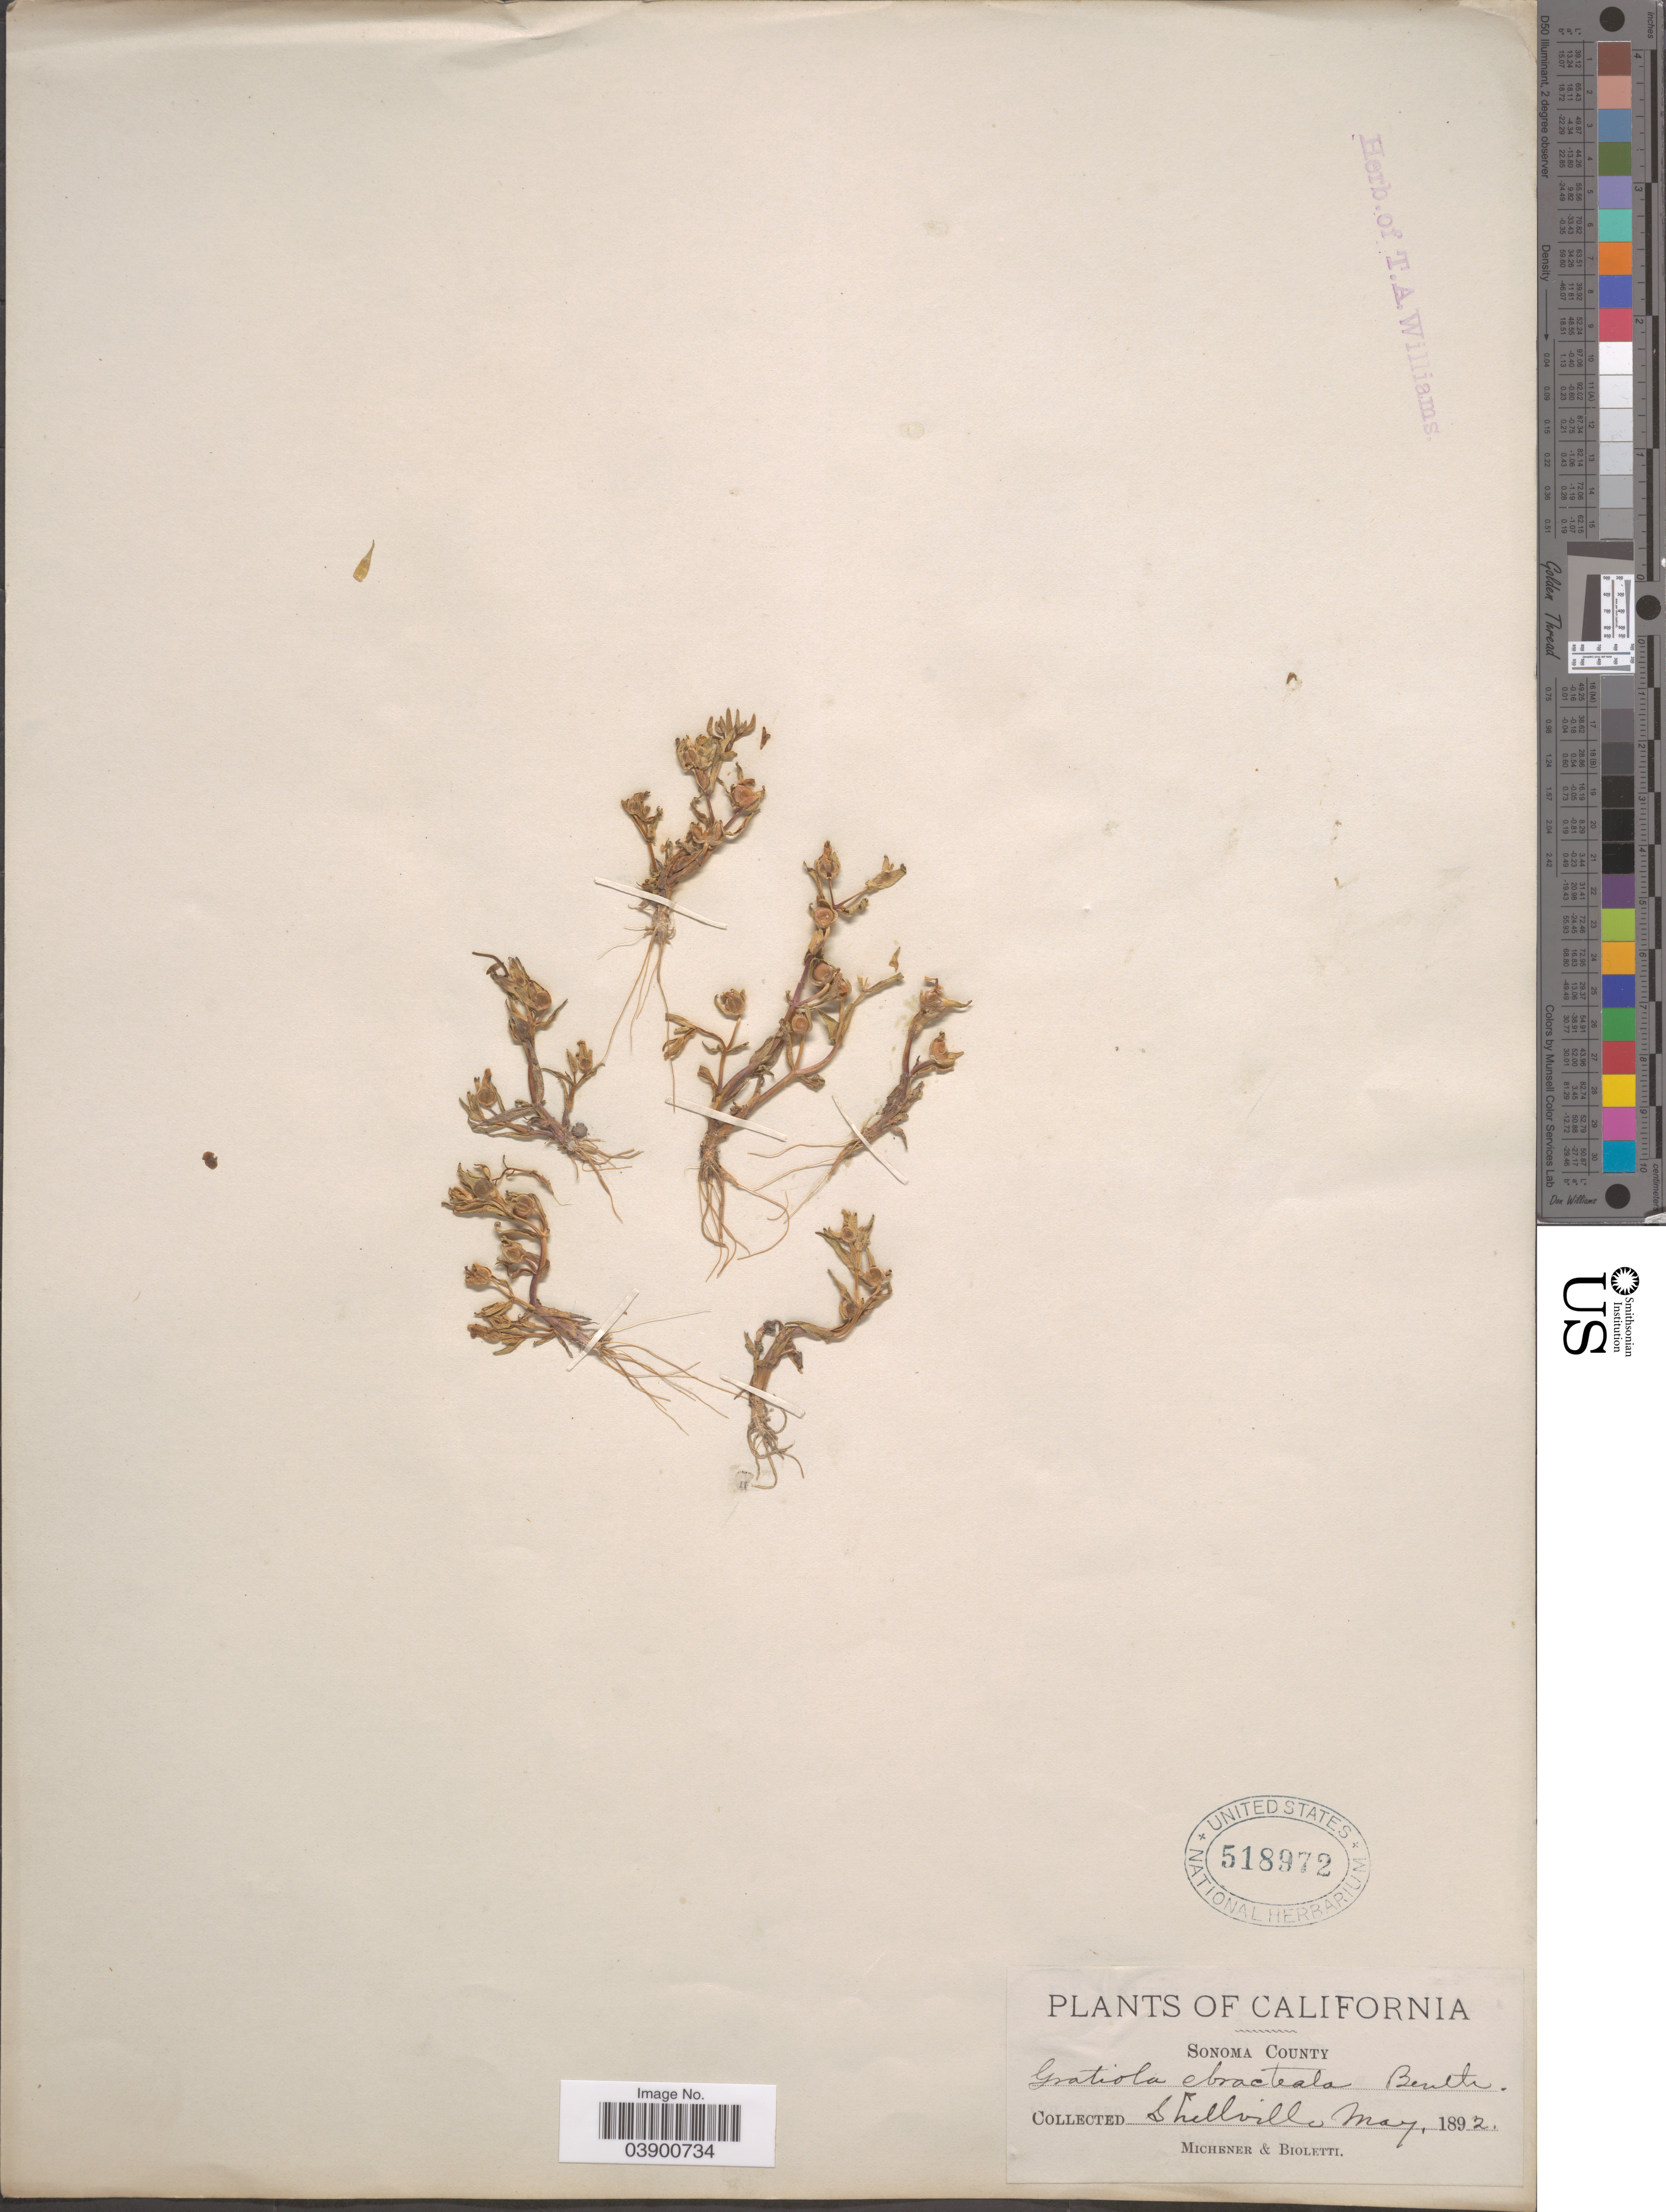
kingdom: Plantae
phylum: Tracheophyta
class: Magnoliopsida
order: Lamiales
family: Plantaginaceae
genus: Gratiola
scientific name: Gratiola ebracteata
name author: Benth.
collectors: -. Michener & -- Bioletti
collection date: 1892-05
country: United States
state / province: California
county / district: Sonoma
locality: Sonoma County. Shellville.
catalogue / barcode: US 518972